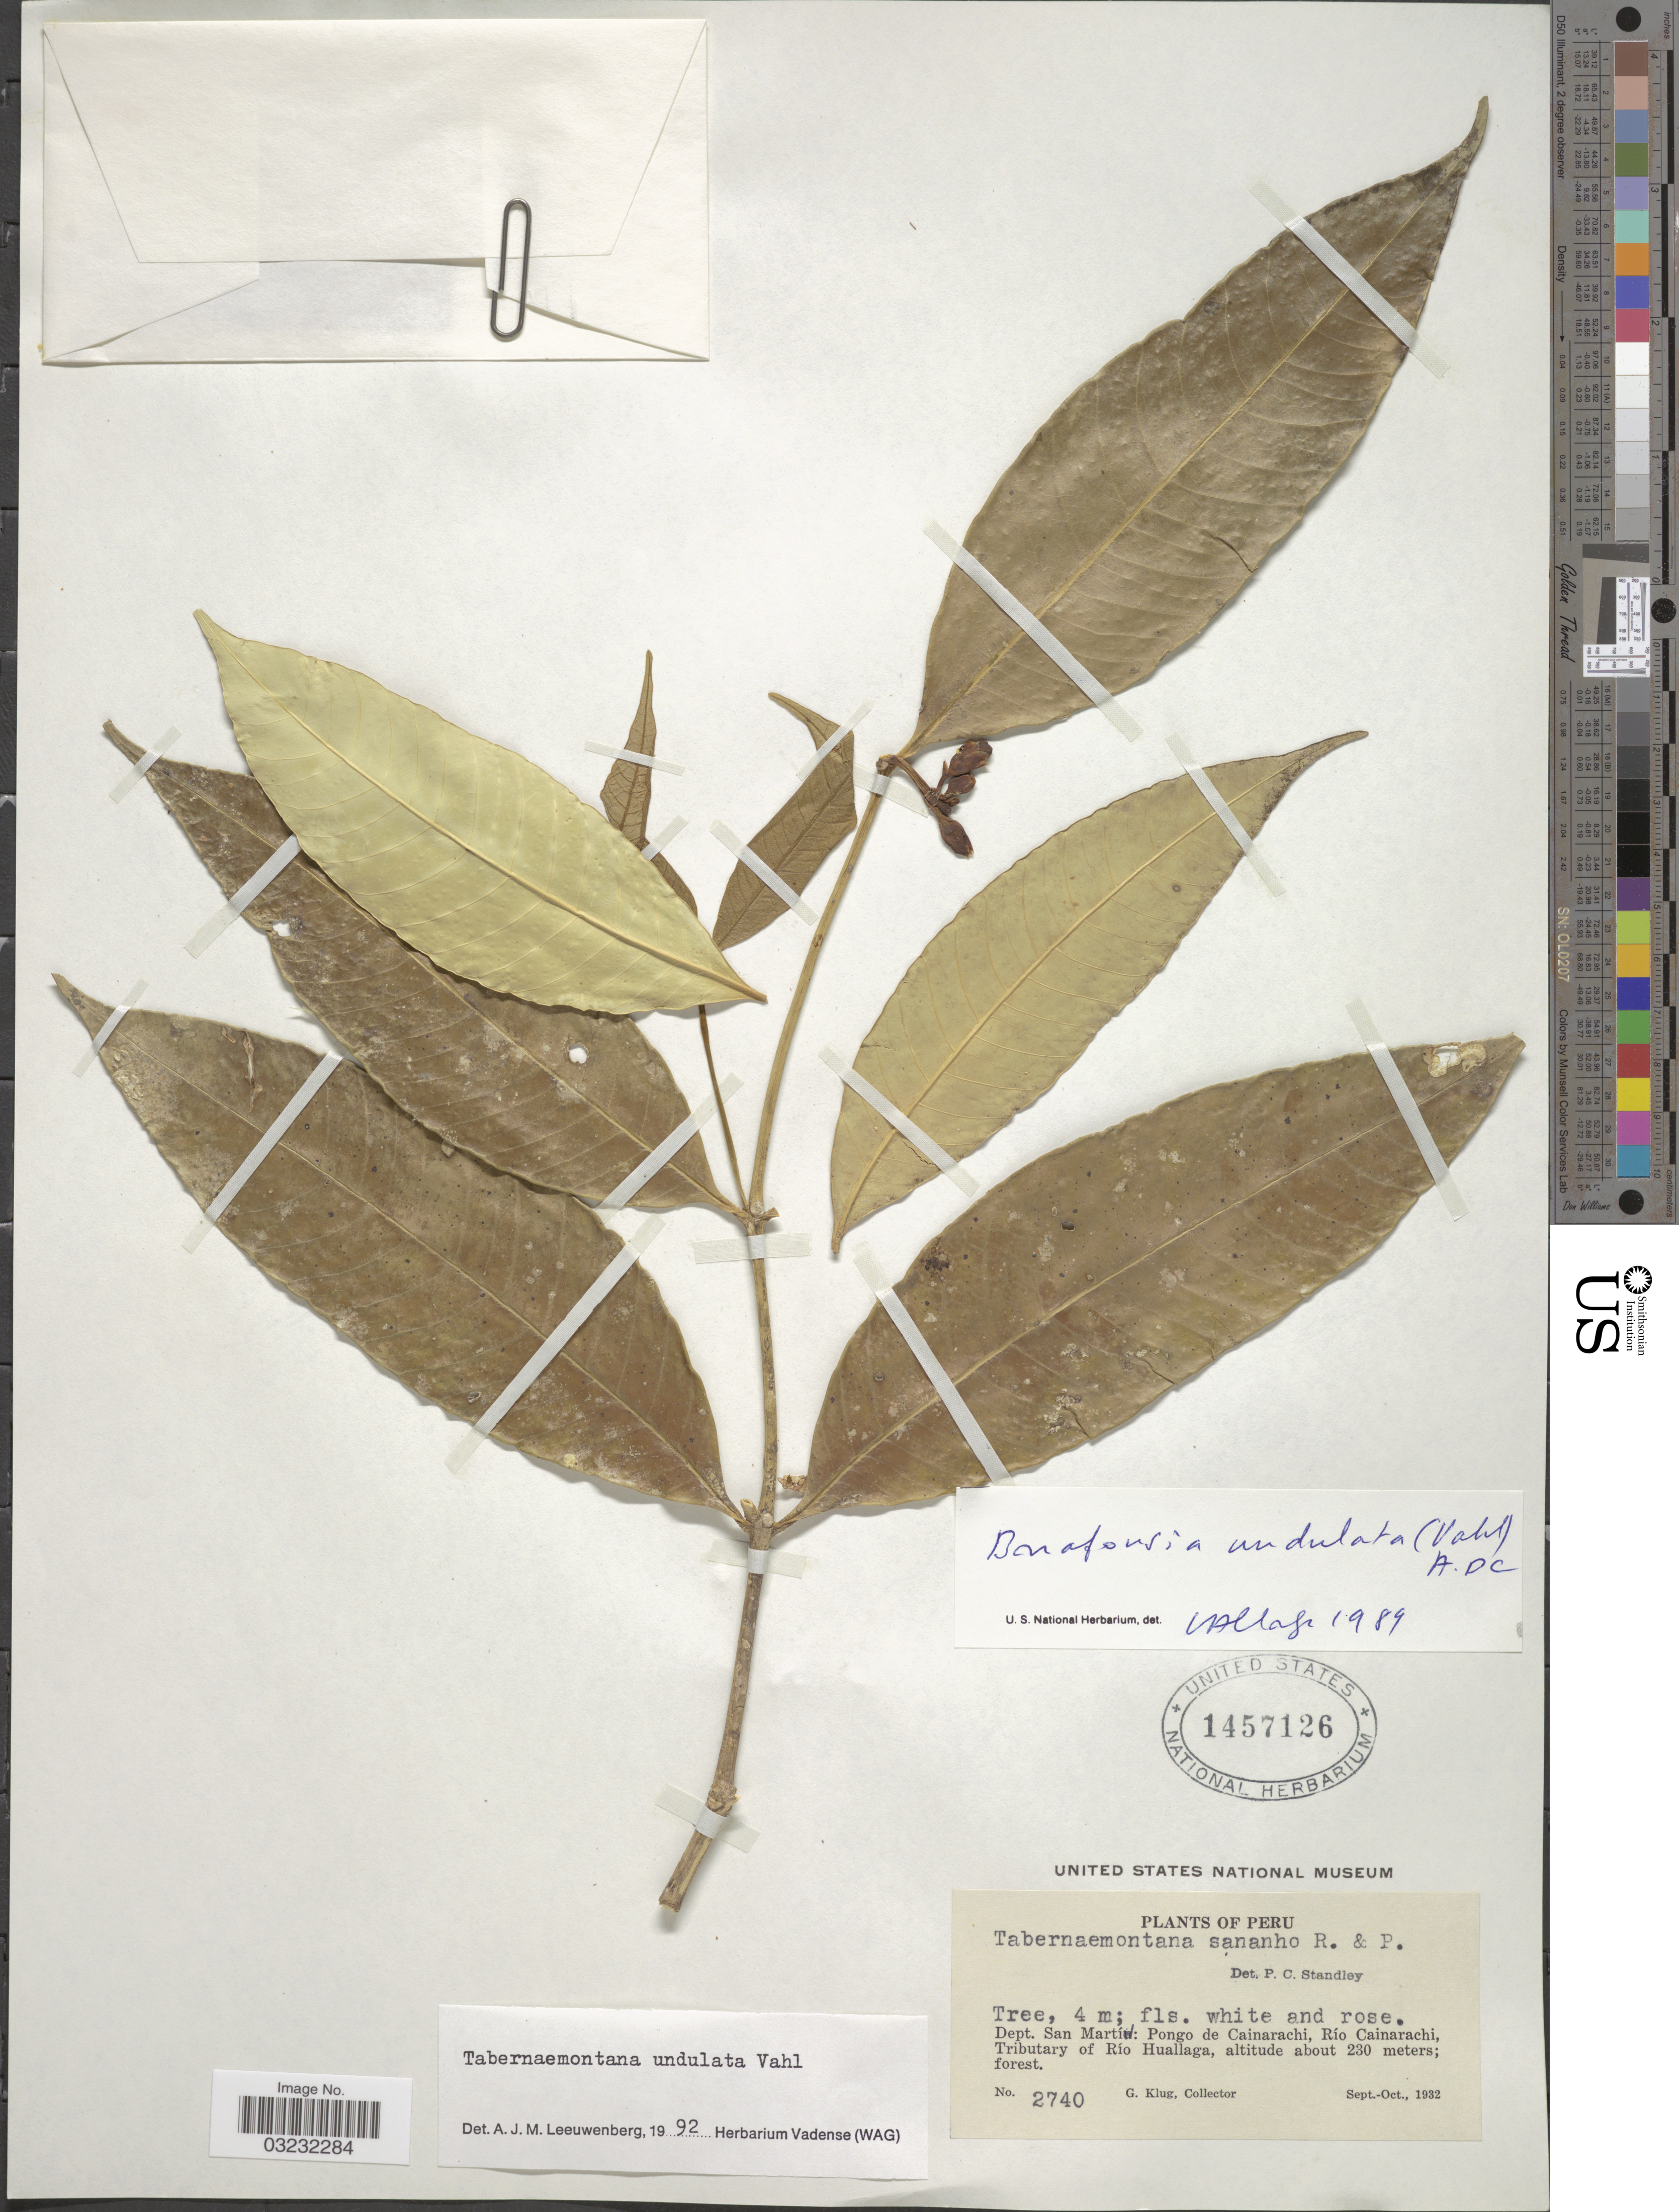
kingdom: Plantae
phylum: Tracheophyta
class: Magnoliopsida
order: Gentianales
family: Apocynaceae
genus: Tabernaemontana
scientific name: Tabernaemontana undulata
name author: Vahl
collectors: G. Klug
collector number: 2740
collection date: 1932-09/1932-10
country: Peru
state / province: San Martín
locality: Dept. San Martín: Pongo de Cainarachi, Río Cainarachi, Tributary of Río Huallaga.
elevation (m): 230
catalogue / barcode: US 1457126